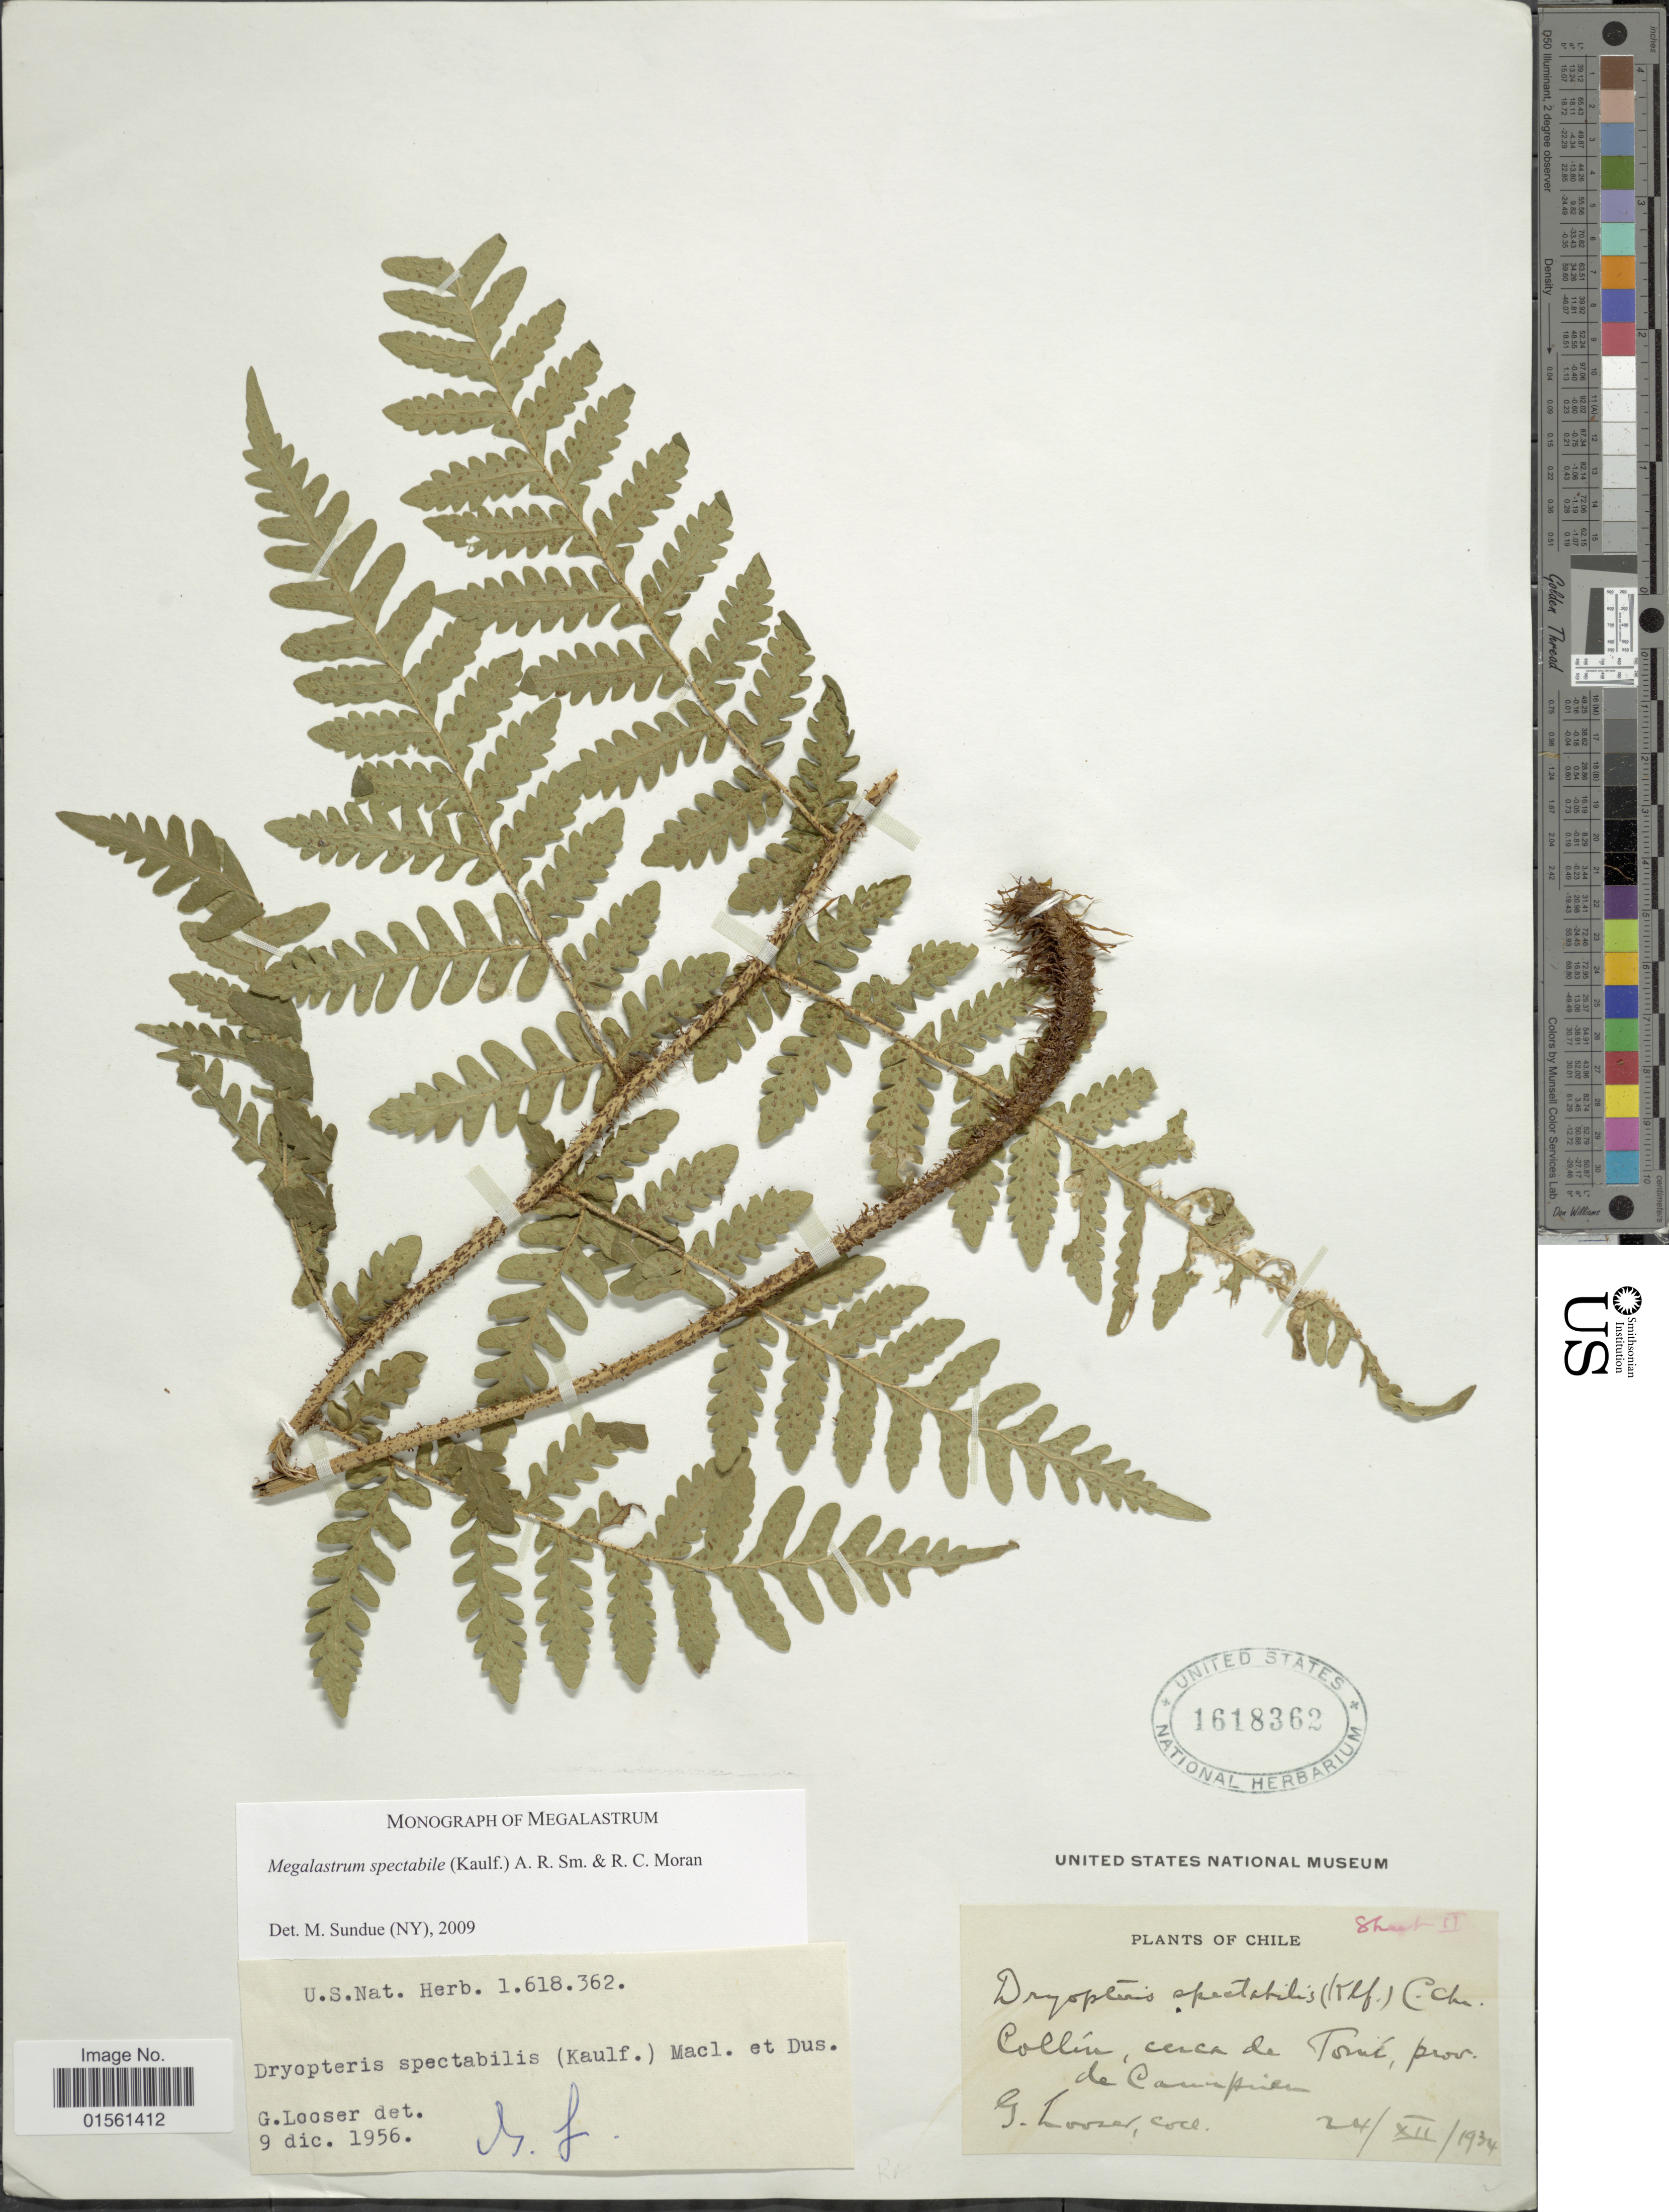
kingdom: Plantae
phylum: Tracheophyta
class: Polypodiopsida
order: Polypodiales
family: Dryopteridaceae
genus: Megalastrum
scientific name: Megalastrum spectabile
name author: (Kaulf.) A.R. Sm. & R.C. Moran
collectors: G. Looser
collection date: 1934-12-24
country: Chile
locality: Collin, cerca de Tome, prov. de Concepcion.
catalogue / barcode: US 1618362